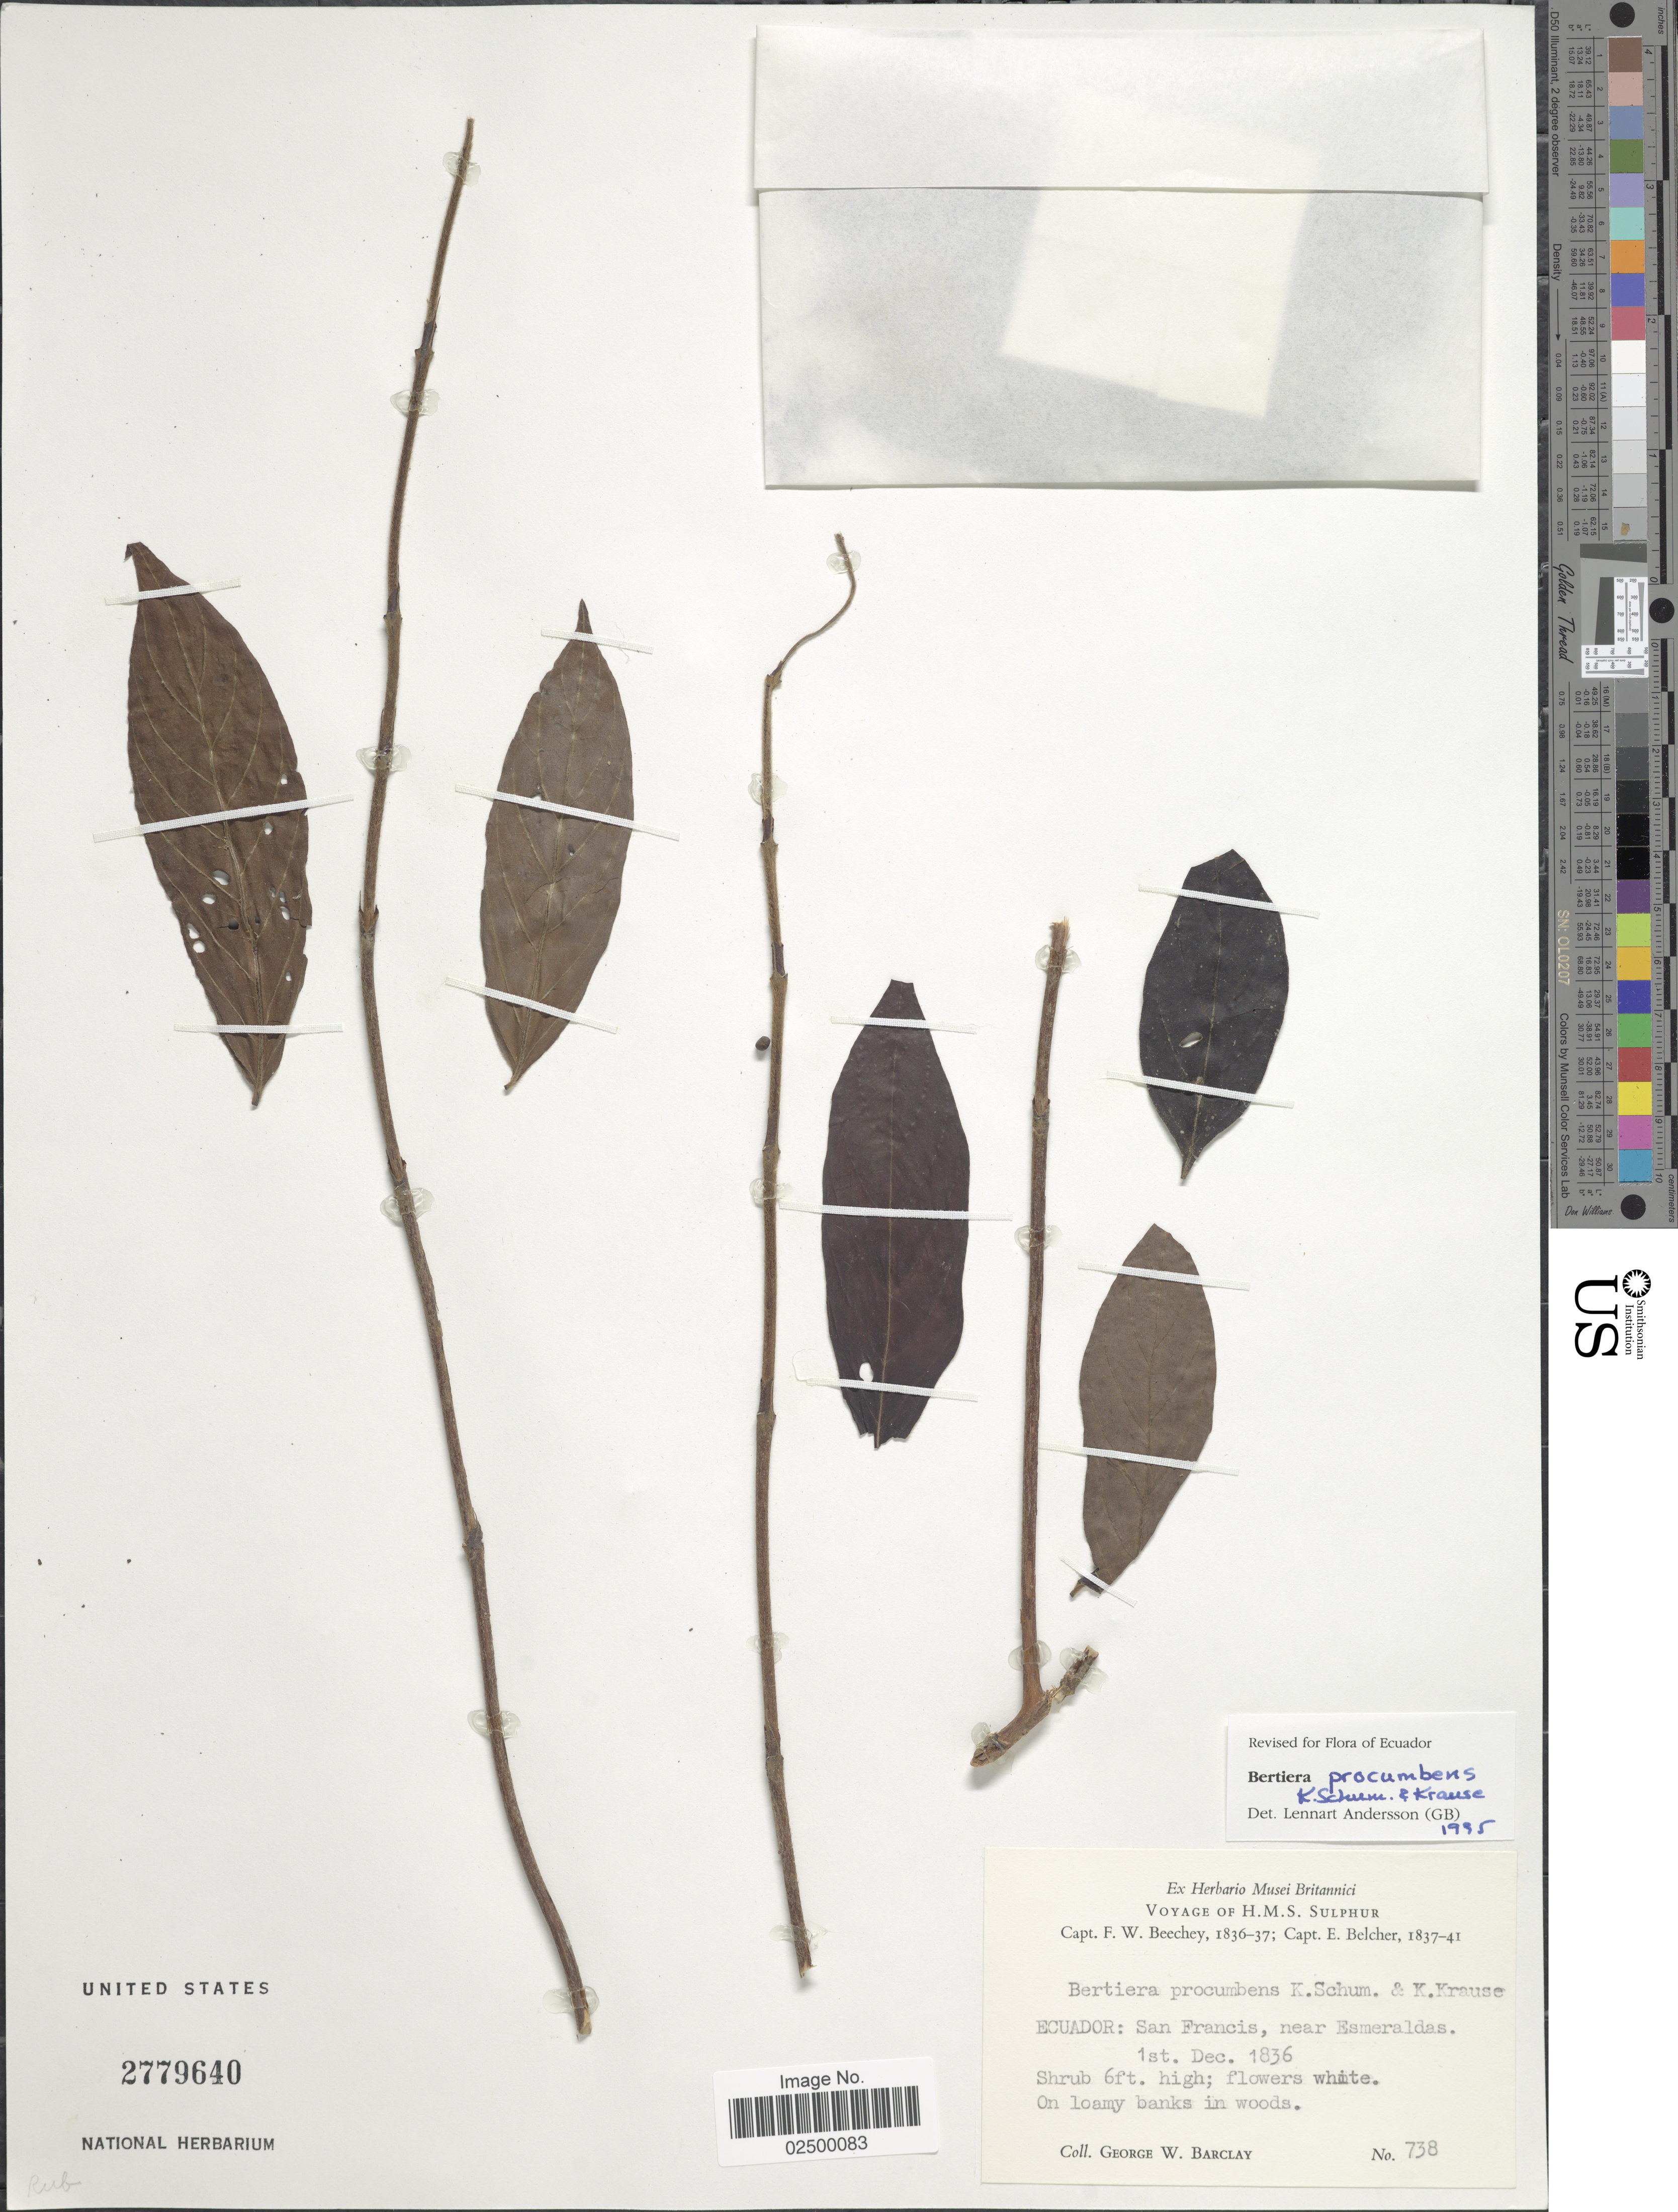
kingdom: Plantae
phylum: Tracheophyta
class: Magnoliopsida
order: Gentianales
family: Rubiaceae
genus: Bertiera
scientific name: Bertiera procumbens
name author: K. Schum. & K. Krause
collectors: G. W. Barclay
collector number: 738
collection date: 1836-12-01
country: Ecuador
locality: San Francis, near Esmeraldas, on loamy banks in woods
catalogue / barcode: US 2779640